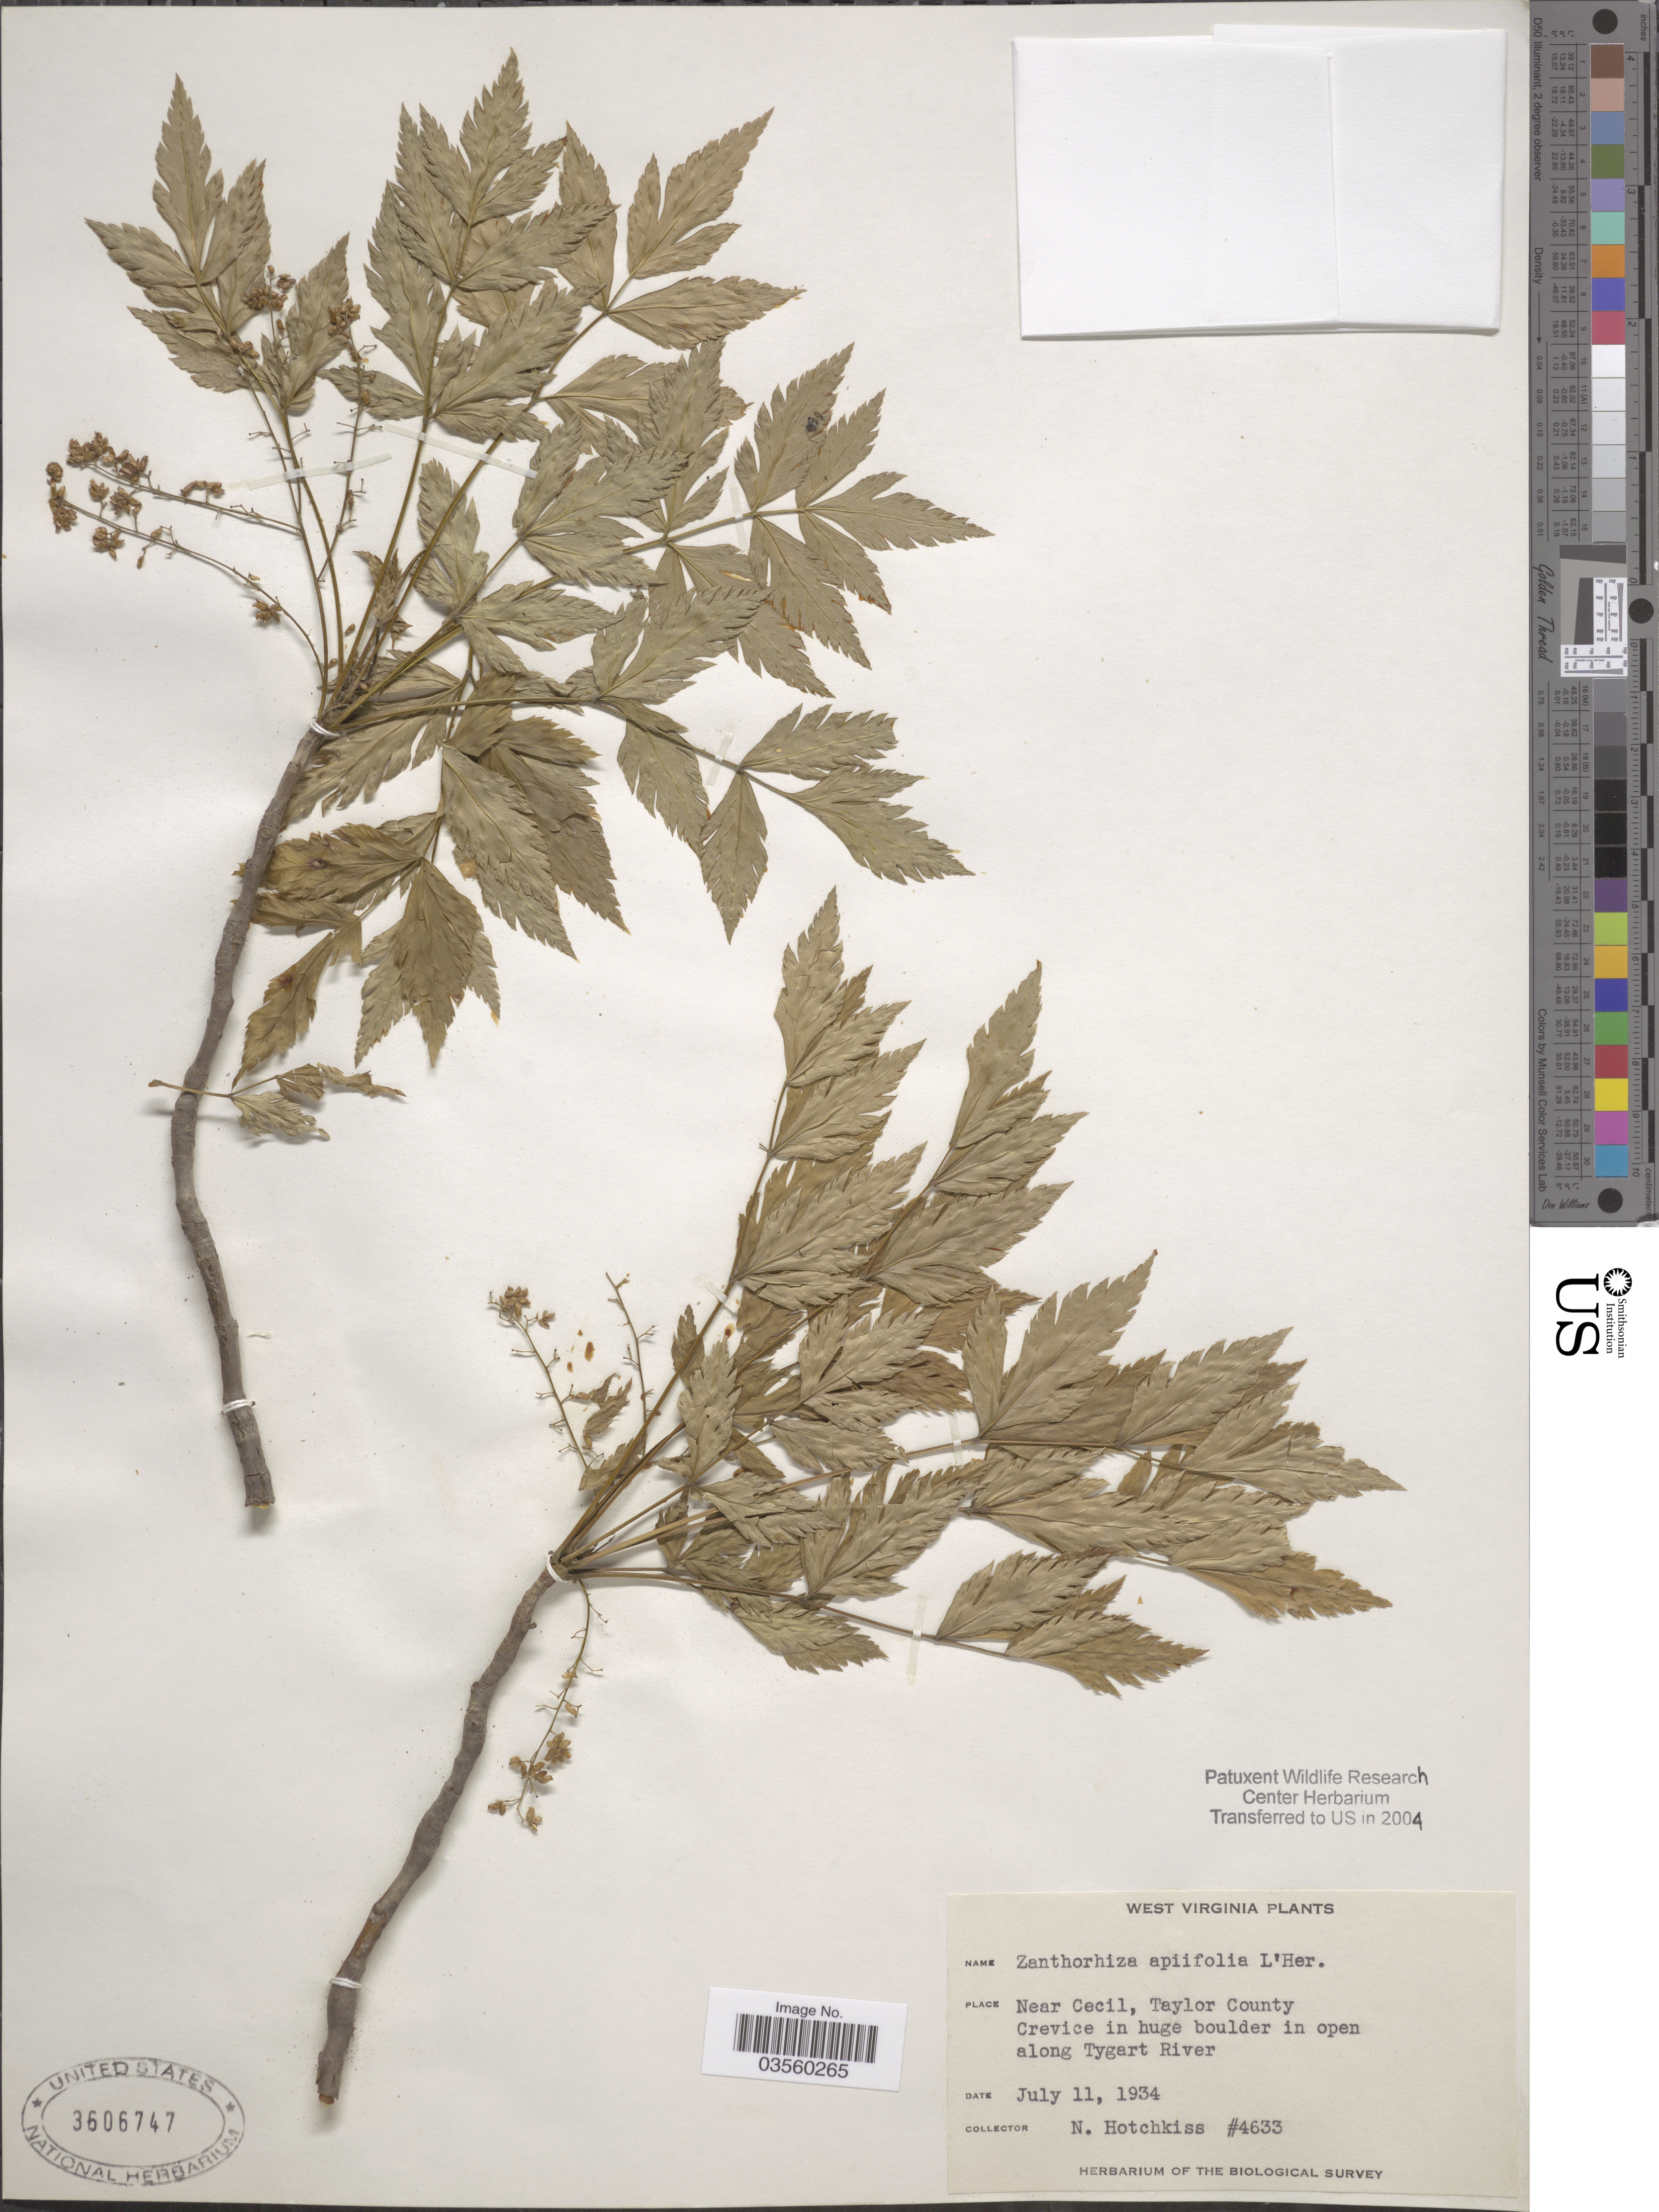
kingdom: Plantae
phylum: Tracheophyta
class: Magnoliopsida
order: Ranunculales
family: Ranunculaceae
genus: Xanthorhiza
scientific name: Xanthorhiza apiifolia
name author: L'Hér.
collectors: N. Hotchkiss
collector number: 4633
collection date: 1934-07-11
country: United States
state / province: West Virginia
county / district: Taylor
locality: Near Cecil, Taylor County. Along Tygart River.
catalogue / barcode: US 3606747